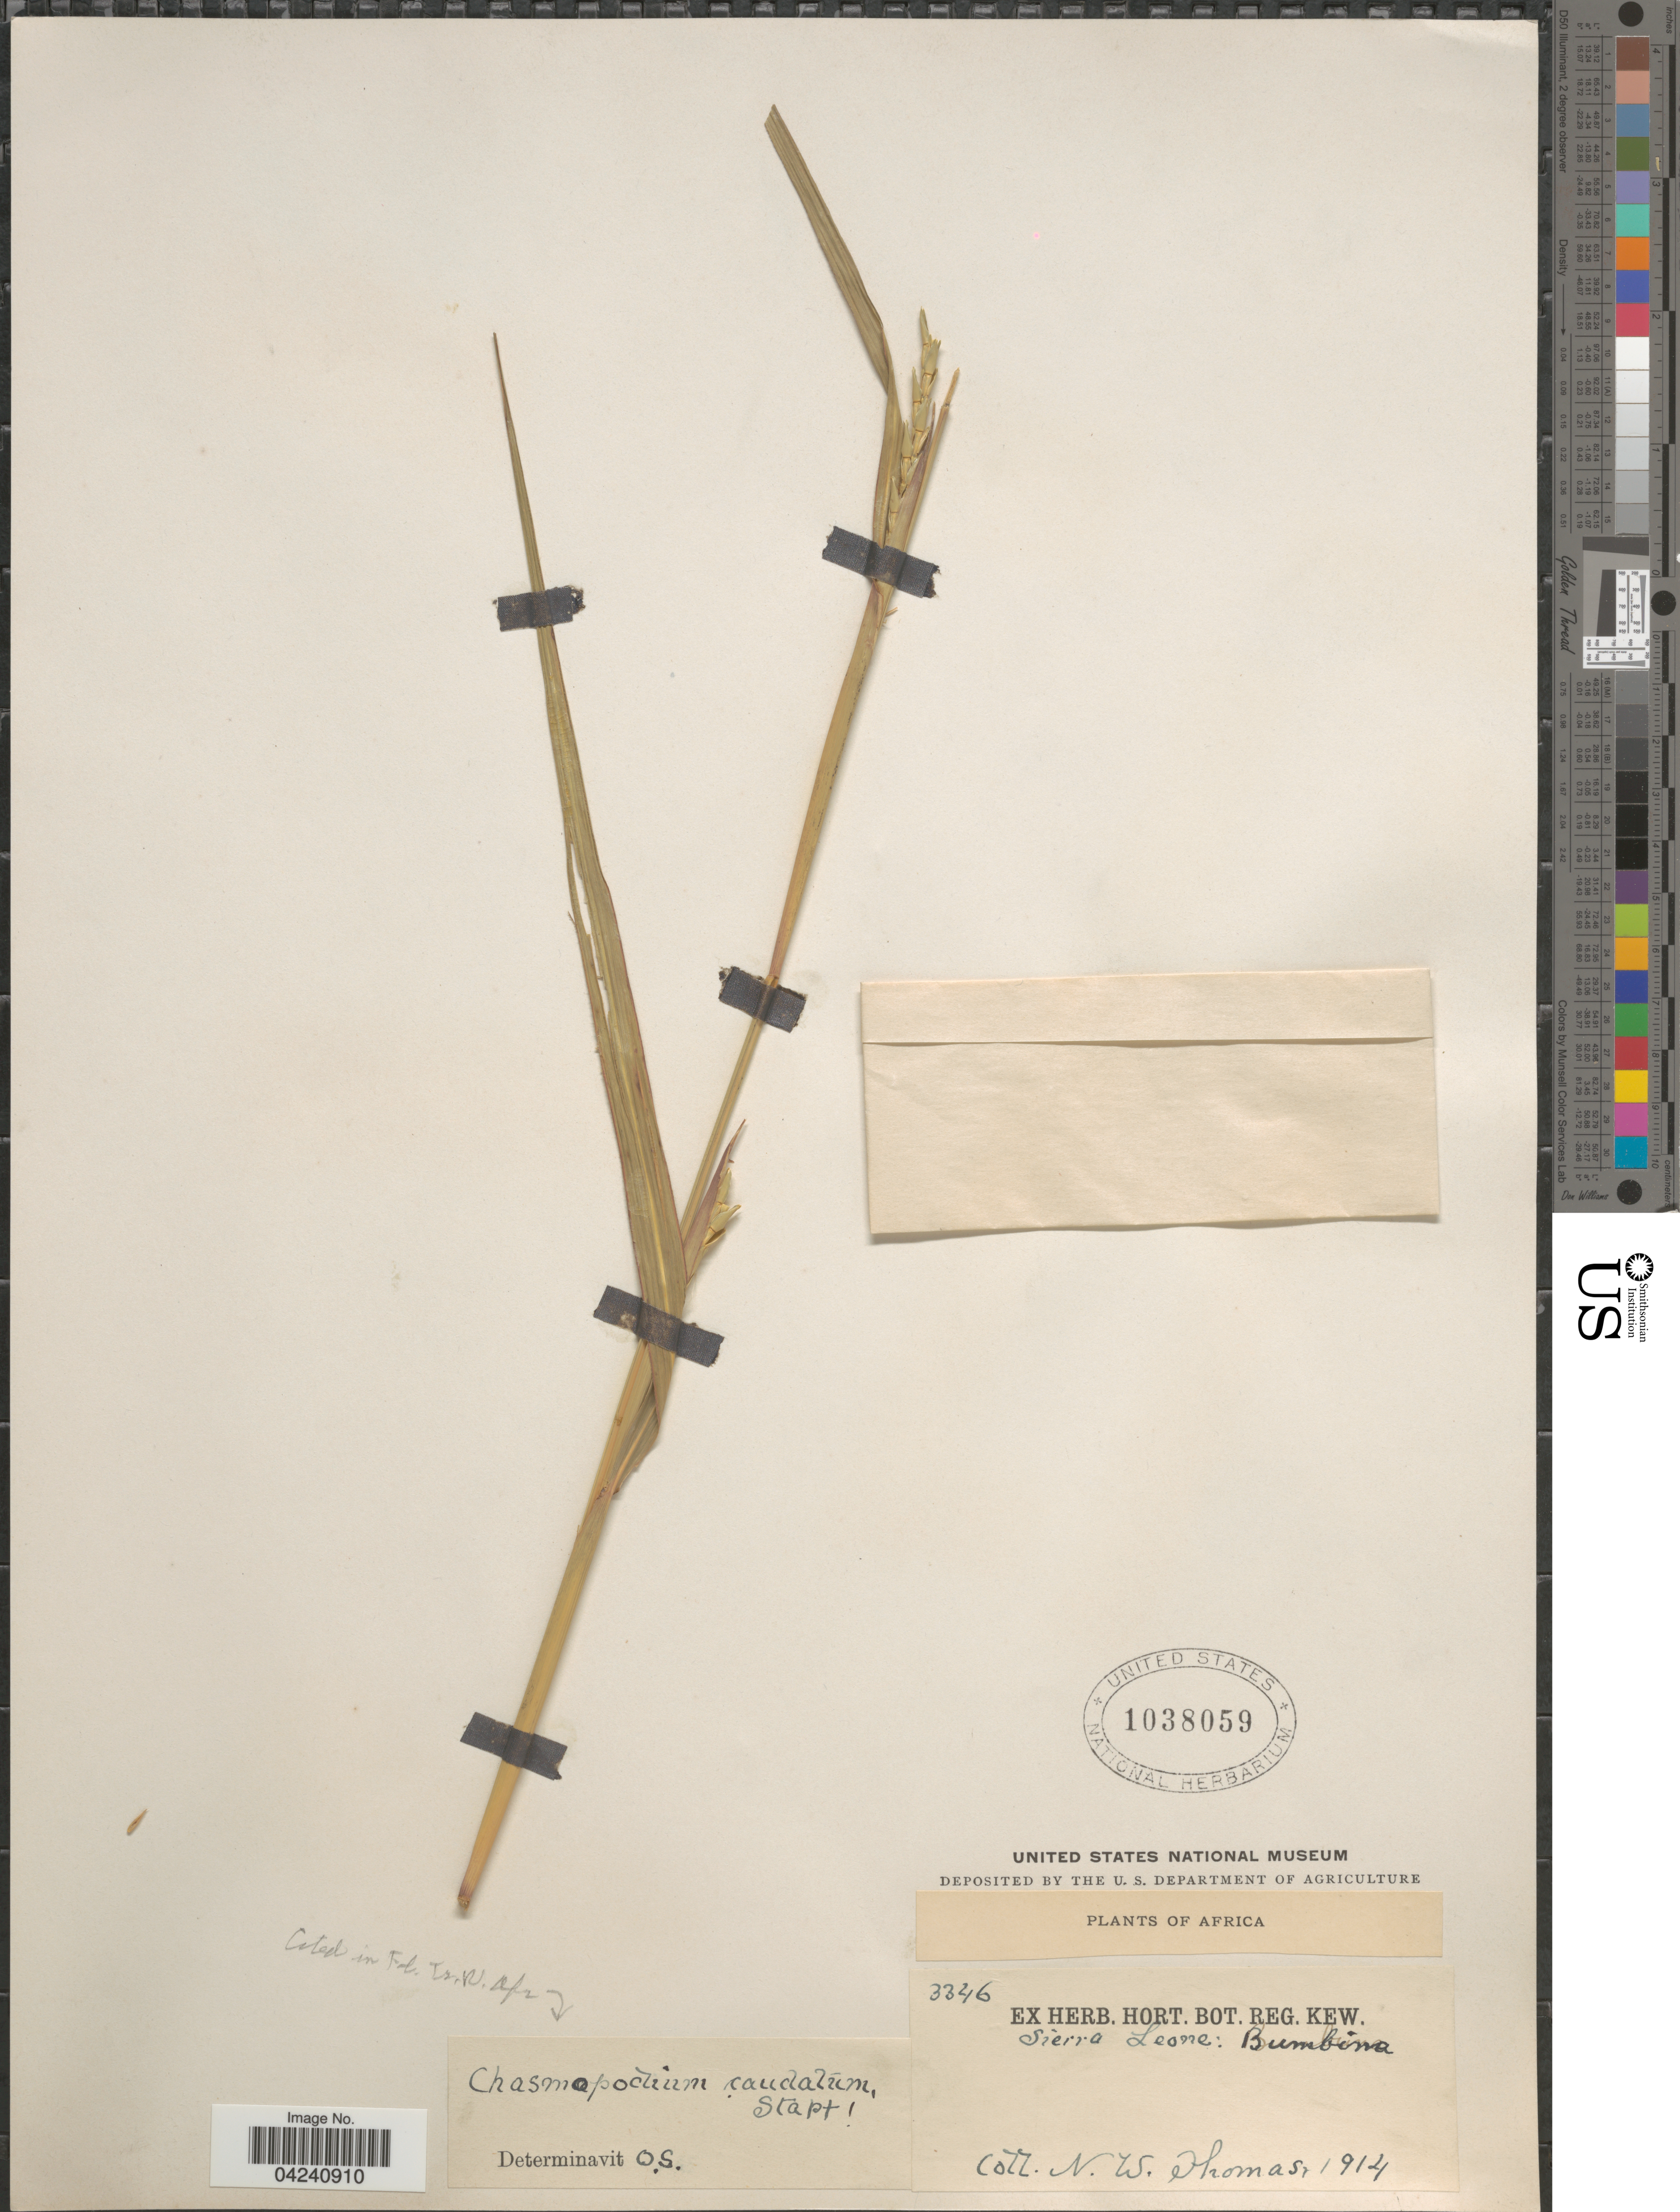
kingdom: Plantae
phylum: Tracheophyta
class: Liliopsida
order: Poales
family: Poaceae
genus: Chasmopodium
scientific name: Chasmopodium caudatum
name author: (Hack.) Stapf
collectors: N. Thomas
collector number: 3346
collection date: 1914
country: Sierra Leone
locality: Bumbina.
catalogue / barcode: US 1038059